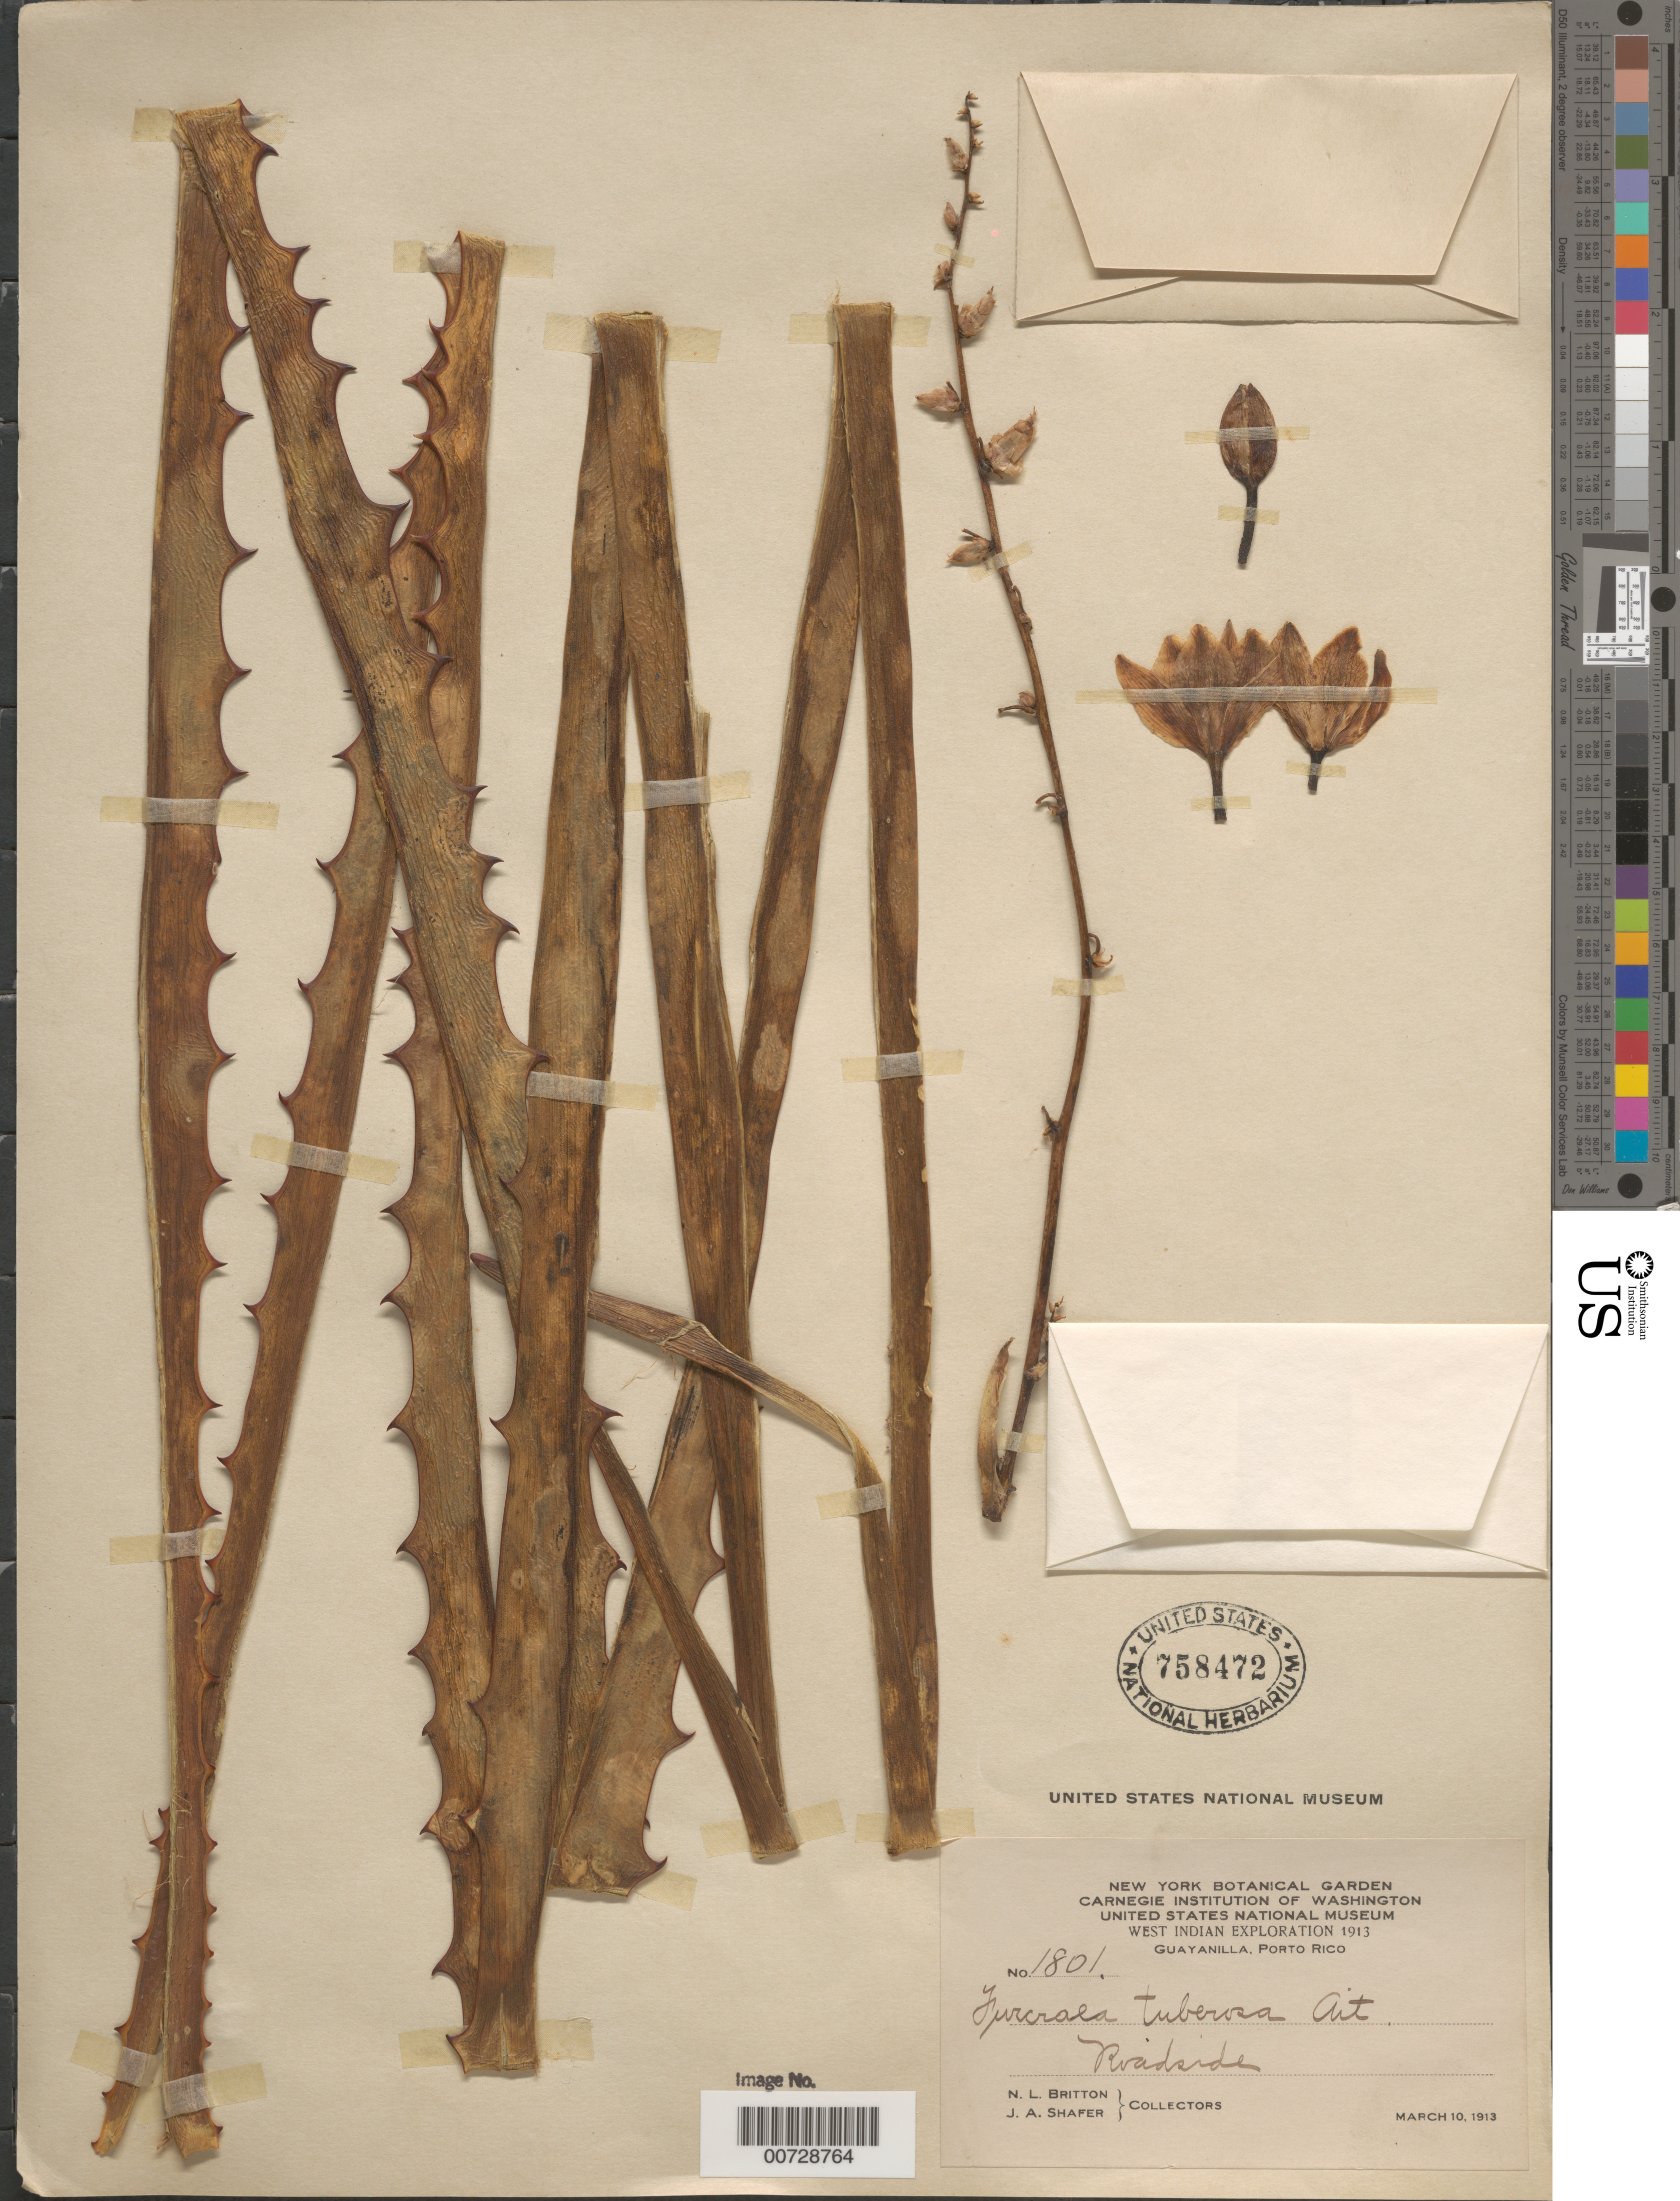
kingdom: Plantae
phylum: Tracheophyta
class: Liliopsida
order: Asparagales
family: Asparagaceae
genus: Furcraea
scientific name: Furcraea tuberosa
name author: (Mill.) W.T. Aiton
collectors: N. Britton & J. A. Shafer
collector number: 1801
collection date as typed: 10 Mar 1913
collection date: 1913-03-10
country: Puerto Rico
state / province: Guayanilla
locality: Guayanilla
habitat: Roadside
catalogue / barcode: US 758472